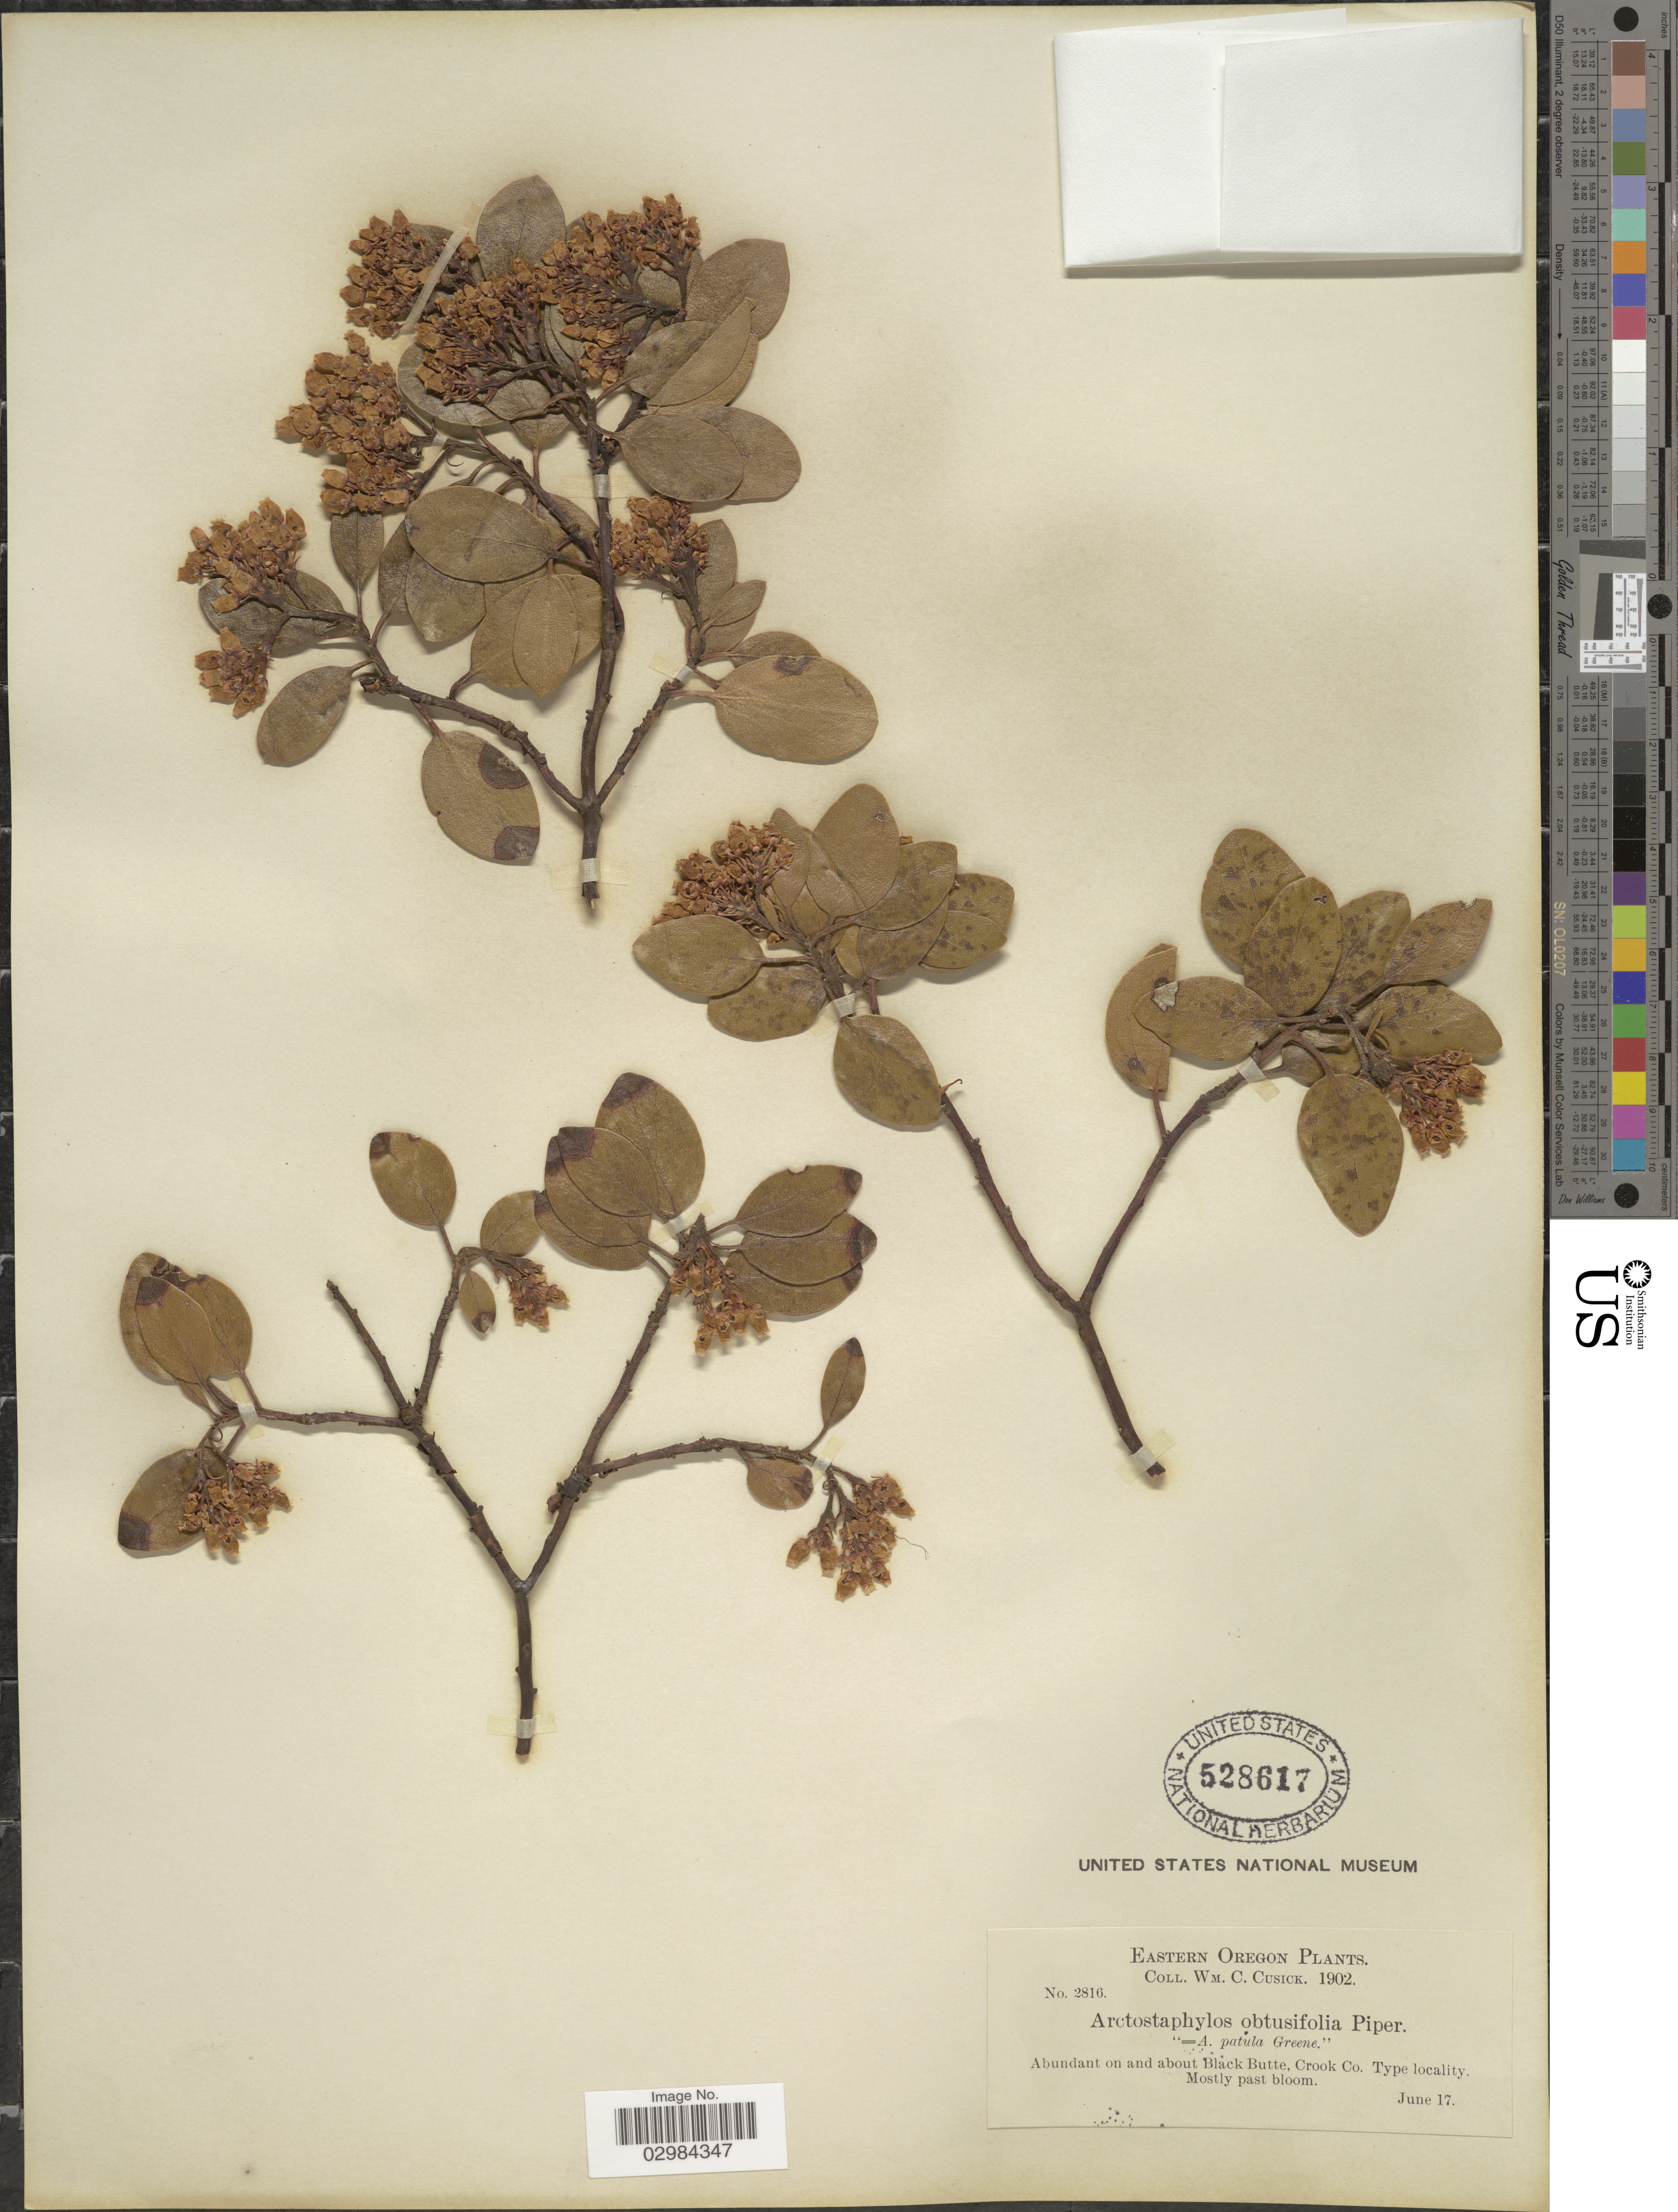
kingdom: Plantae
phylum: Tracheophyta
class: Magnoliopsida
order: Ericales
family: Ericaceae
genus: Arctostaphylos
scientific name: Arctostaphylos patula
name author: Greene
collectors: W. C. Cusick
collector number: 2816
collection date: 1902-06-17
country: United States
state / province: Oregon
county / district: Crook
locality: Eastern Oregon, Abundant on and about Black Butte, Crook Co.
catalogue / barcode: US 528617